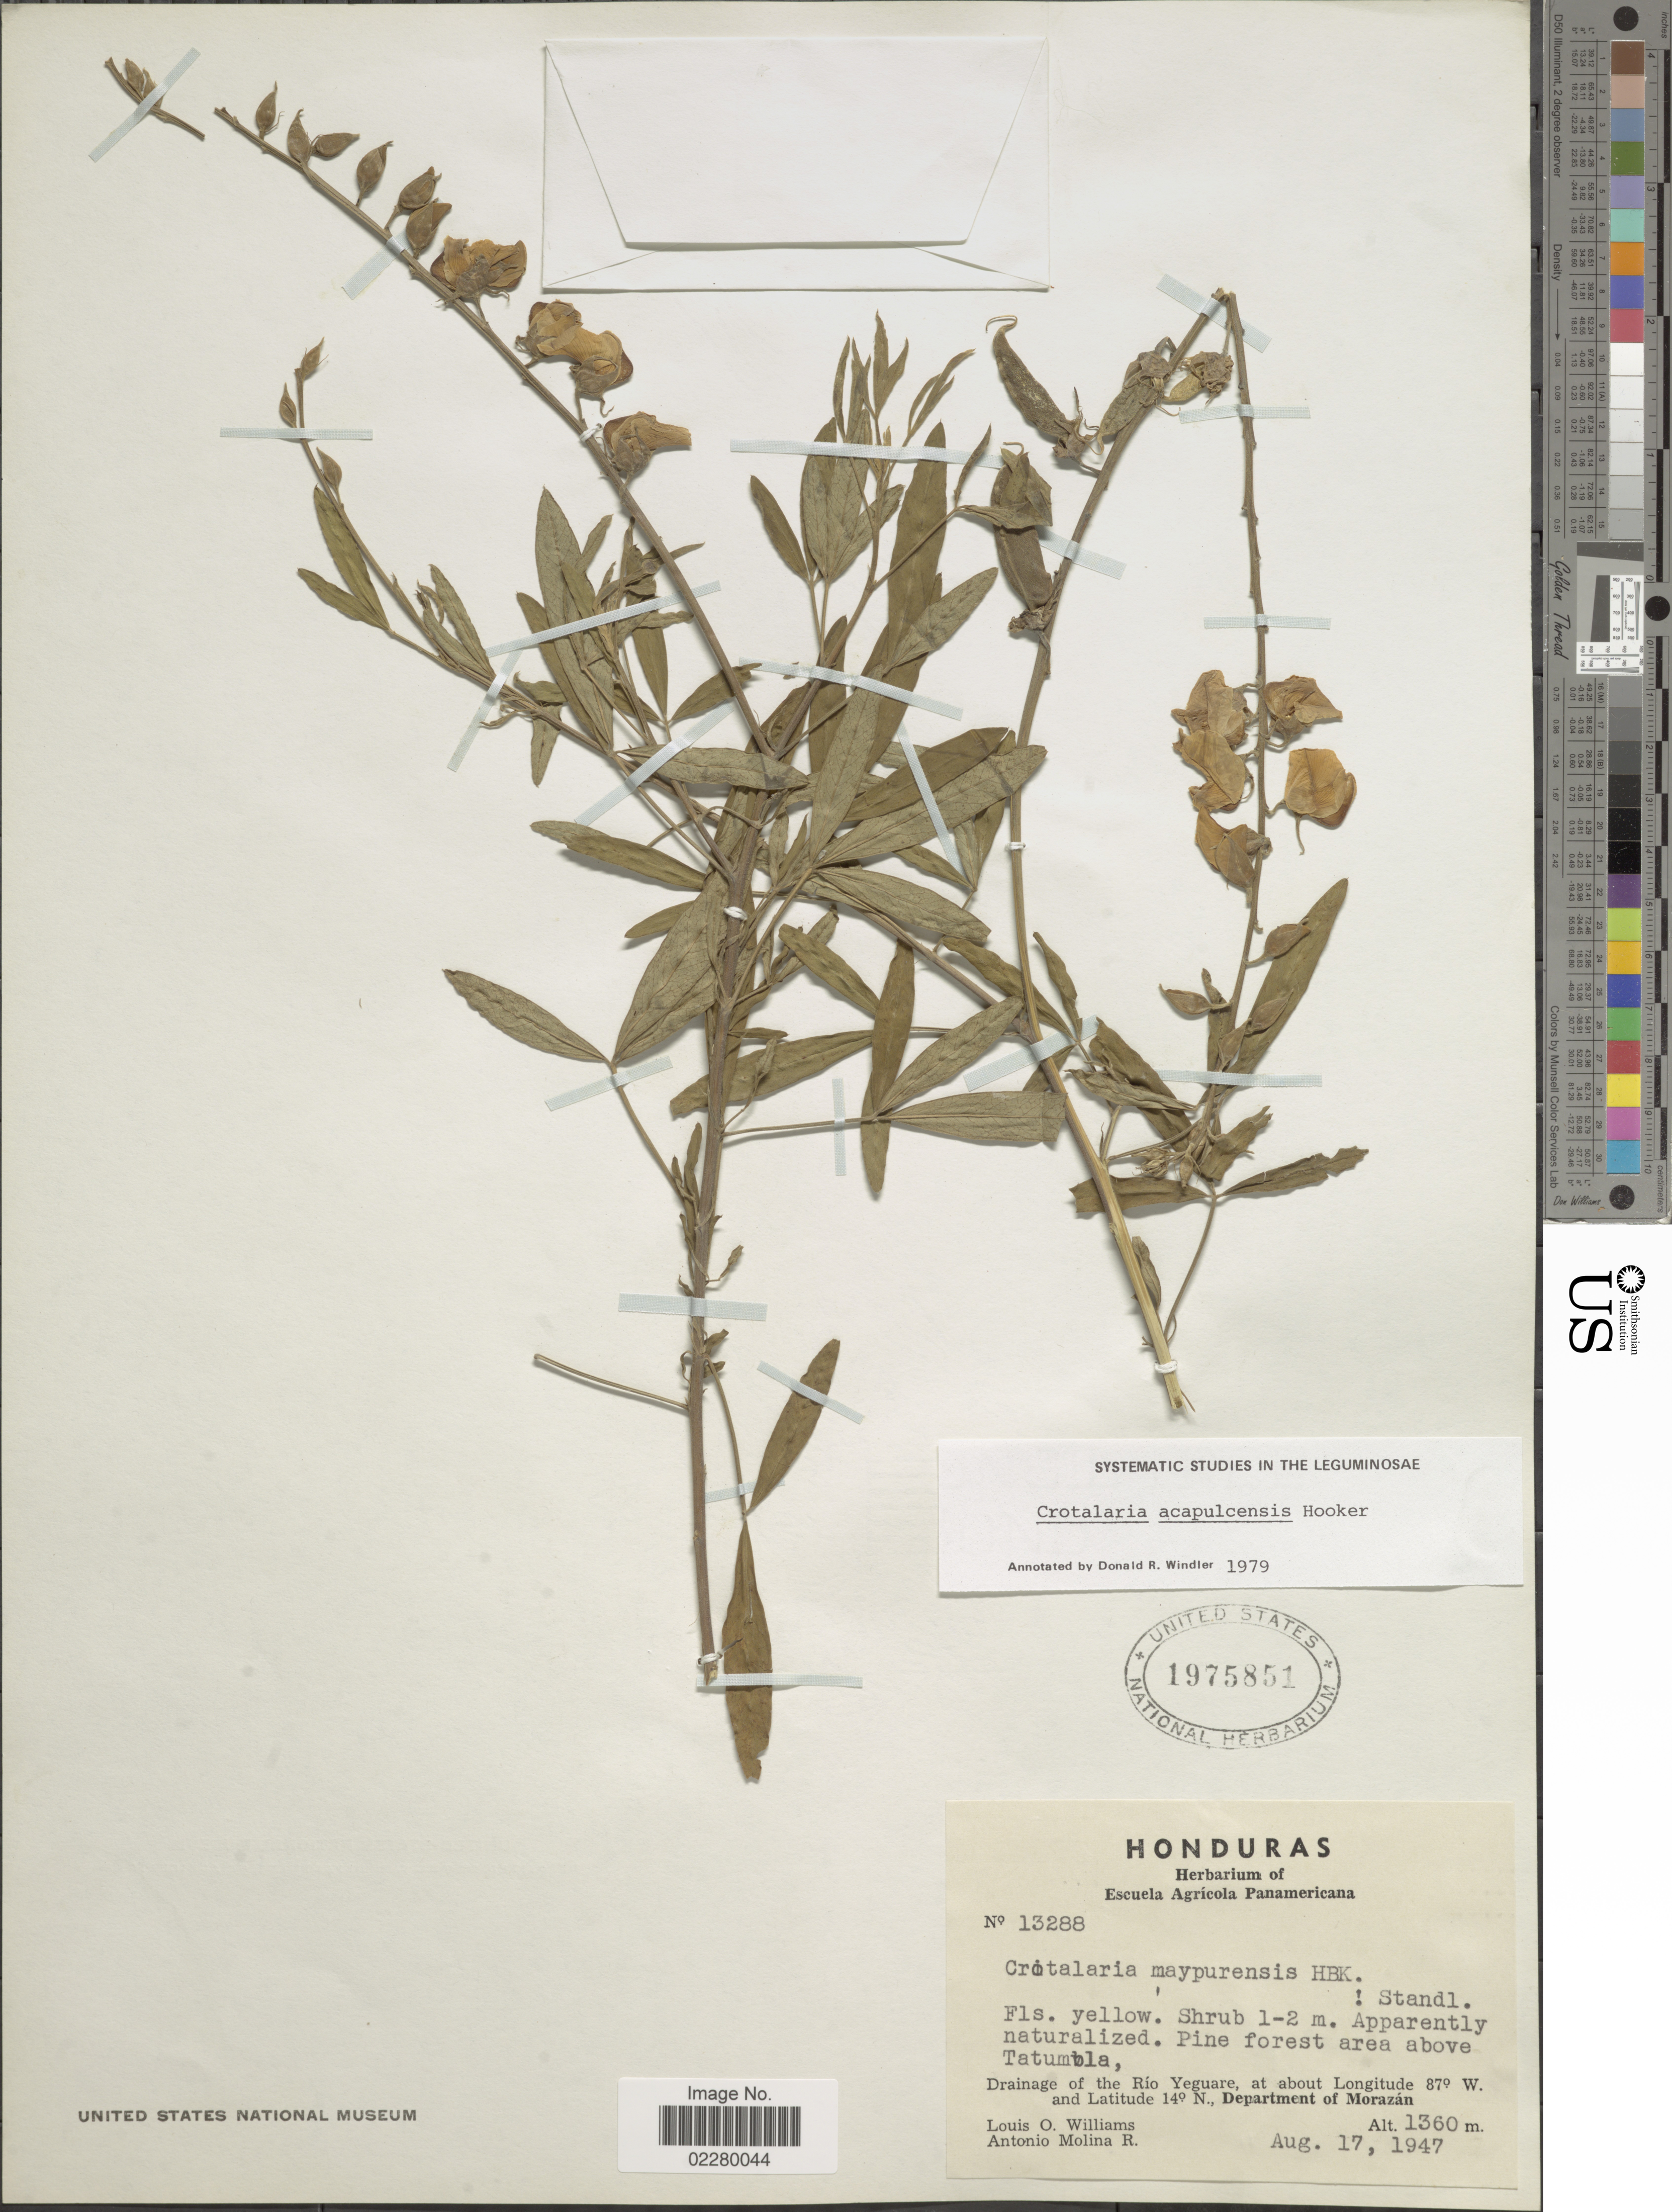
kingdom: Plantae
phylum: Tracheophyta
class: Magnoliopsida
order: Fabales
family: Fabaceae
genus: Crotalaria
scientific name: Crotalaria acapulcensis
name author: Hook. & Arn.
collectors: L. O. Williams & A. Molina R.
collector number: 13288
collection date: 1947-08-17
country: Honduras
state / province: Fco. Morazán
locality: Drainage of the Río Yeguare, Department of Morazán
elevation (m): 1360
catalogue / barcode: US 1975851